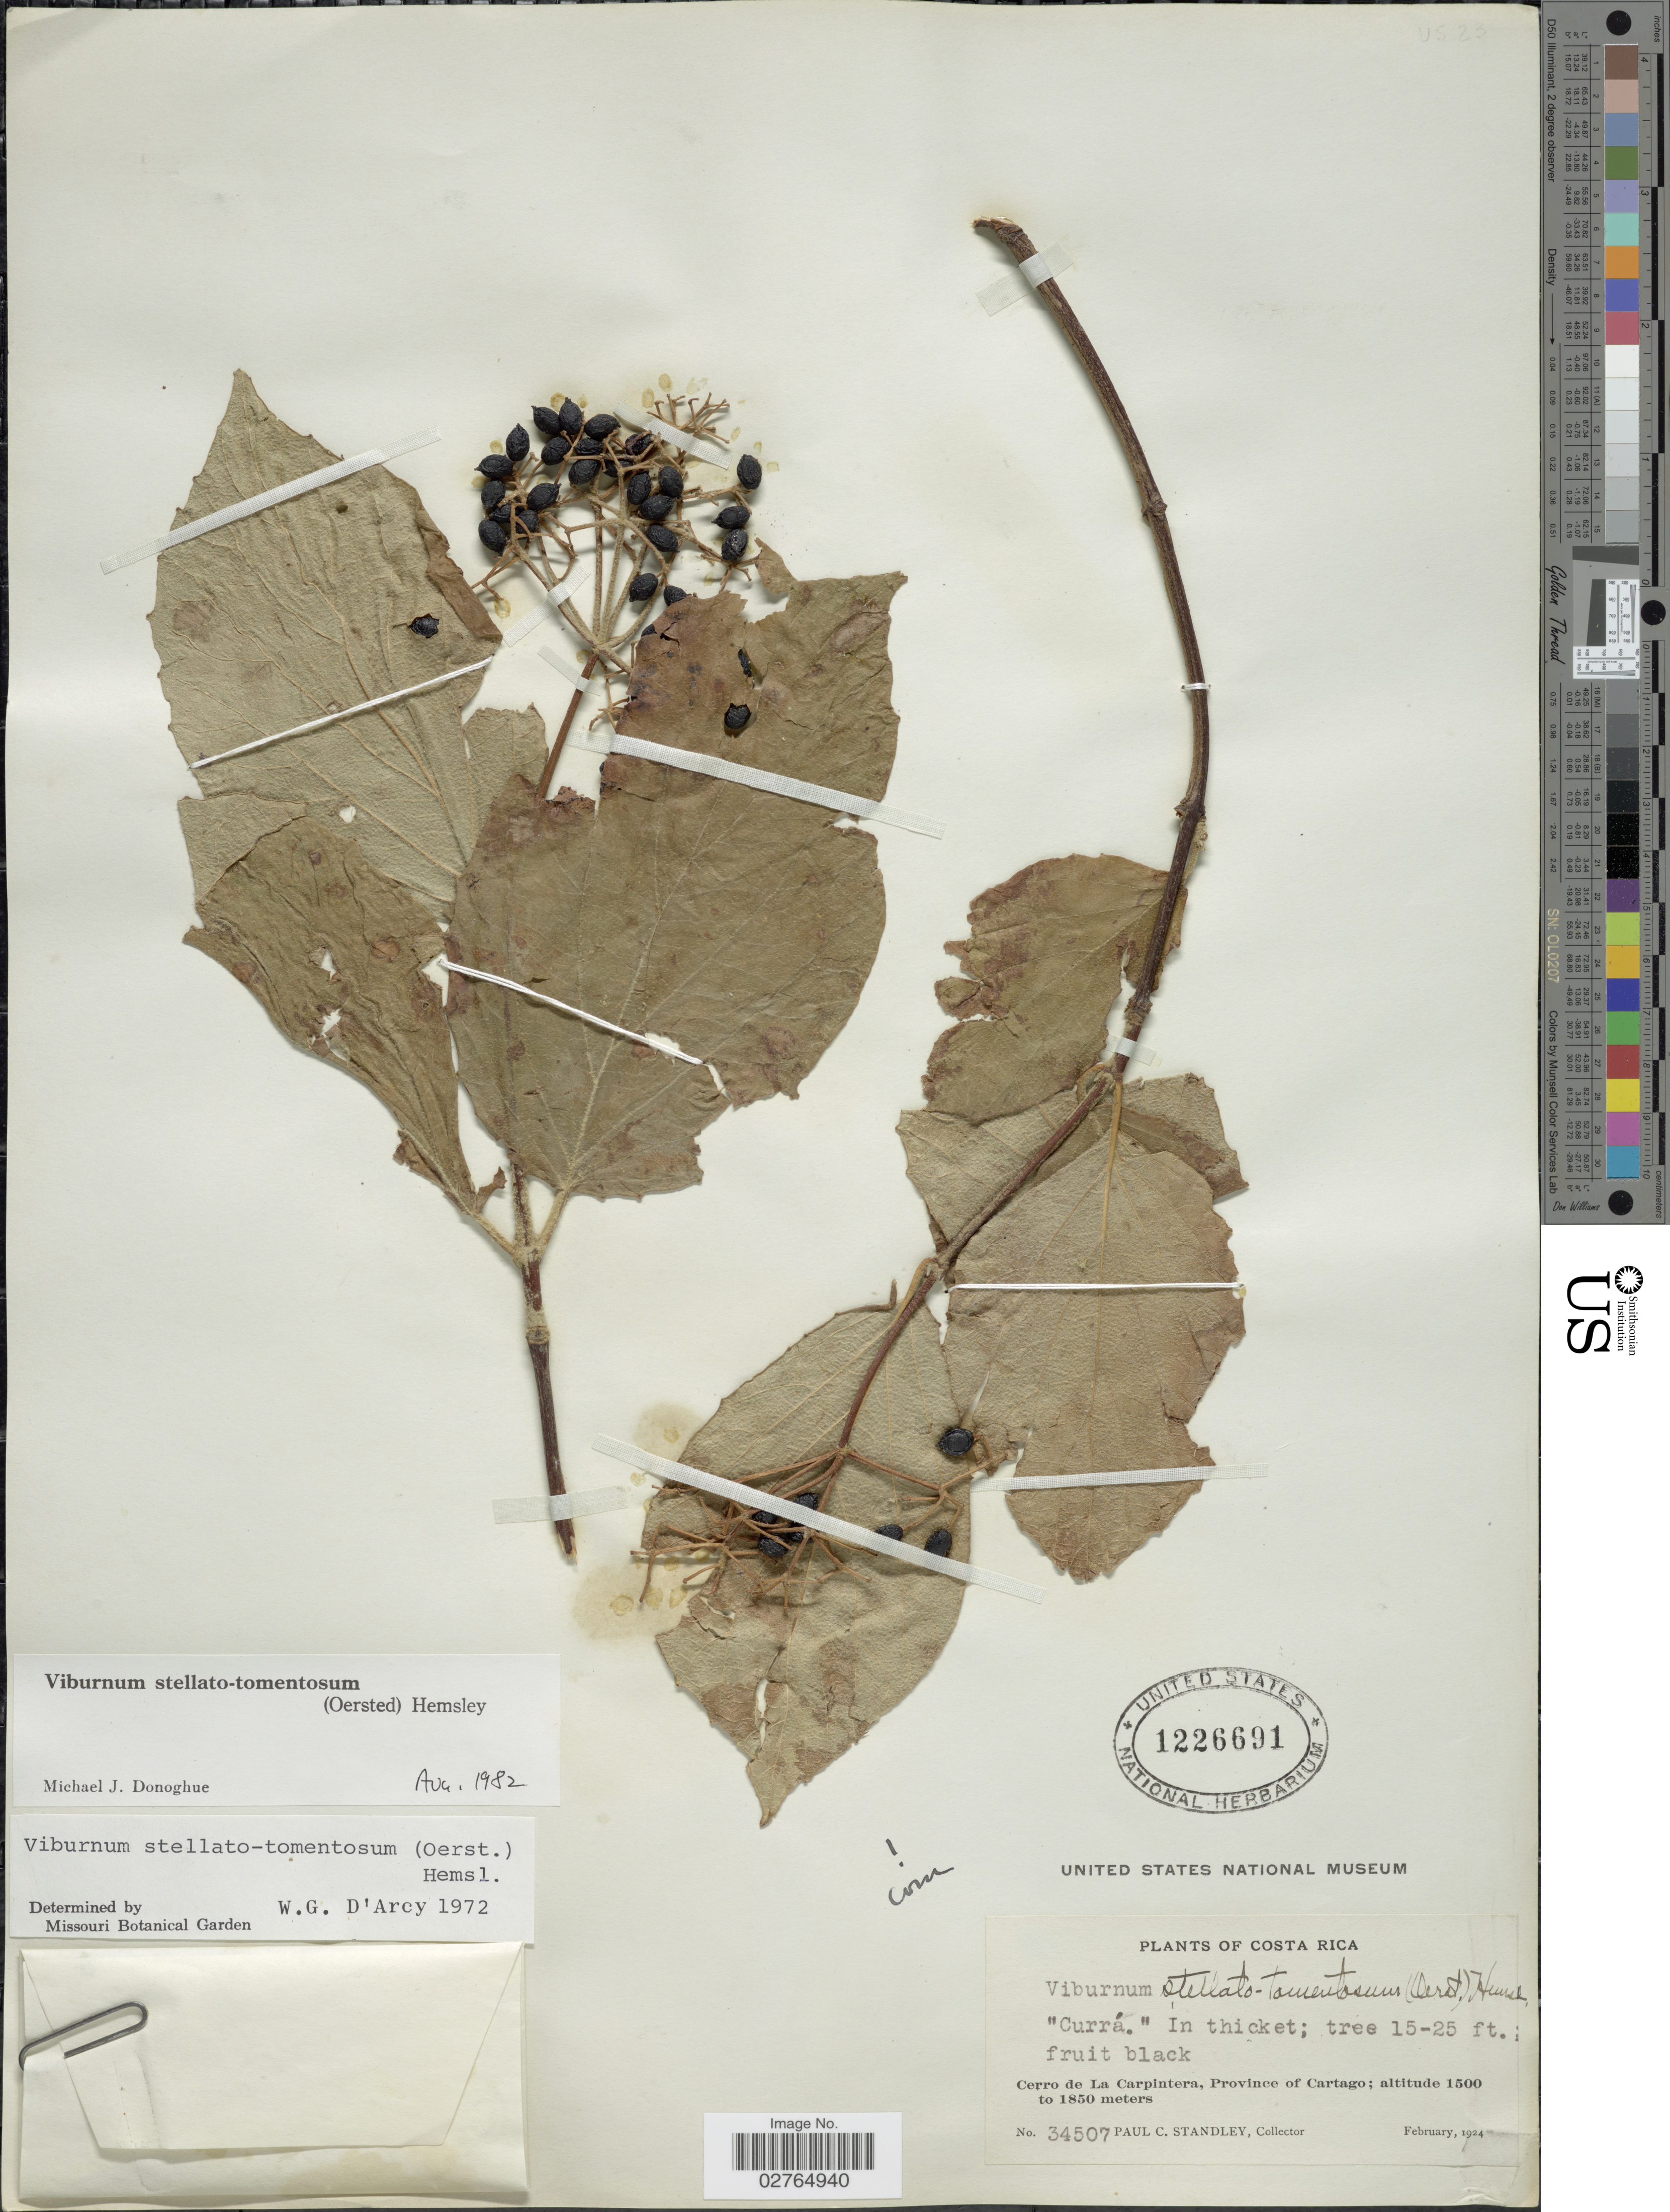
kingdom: Plantae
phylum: Tracheophyta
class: Magnoliopsida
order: Dipsacales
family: Viburnaceae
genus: Viburnum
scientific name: Viburnum stellatotomentosum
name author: (Oerst.) Hemsl.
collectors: P. C. Standley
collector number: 34507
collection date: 1924-02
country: Costa Rica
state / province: Cartago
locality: Cerro de La Carpintera.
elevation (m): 1500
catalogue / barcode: US 1226691